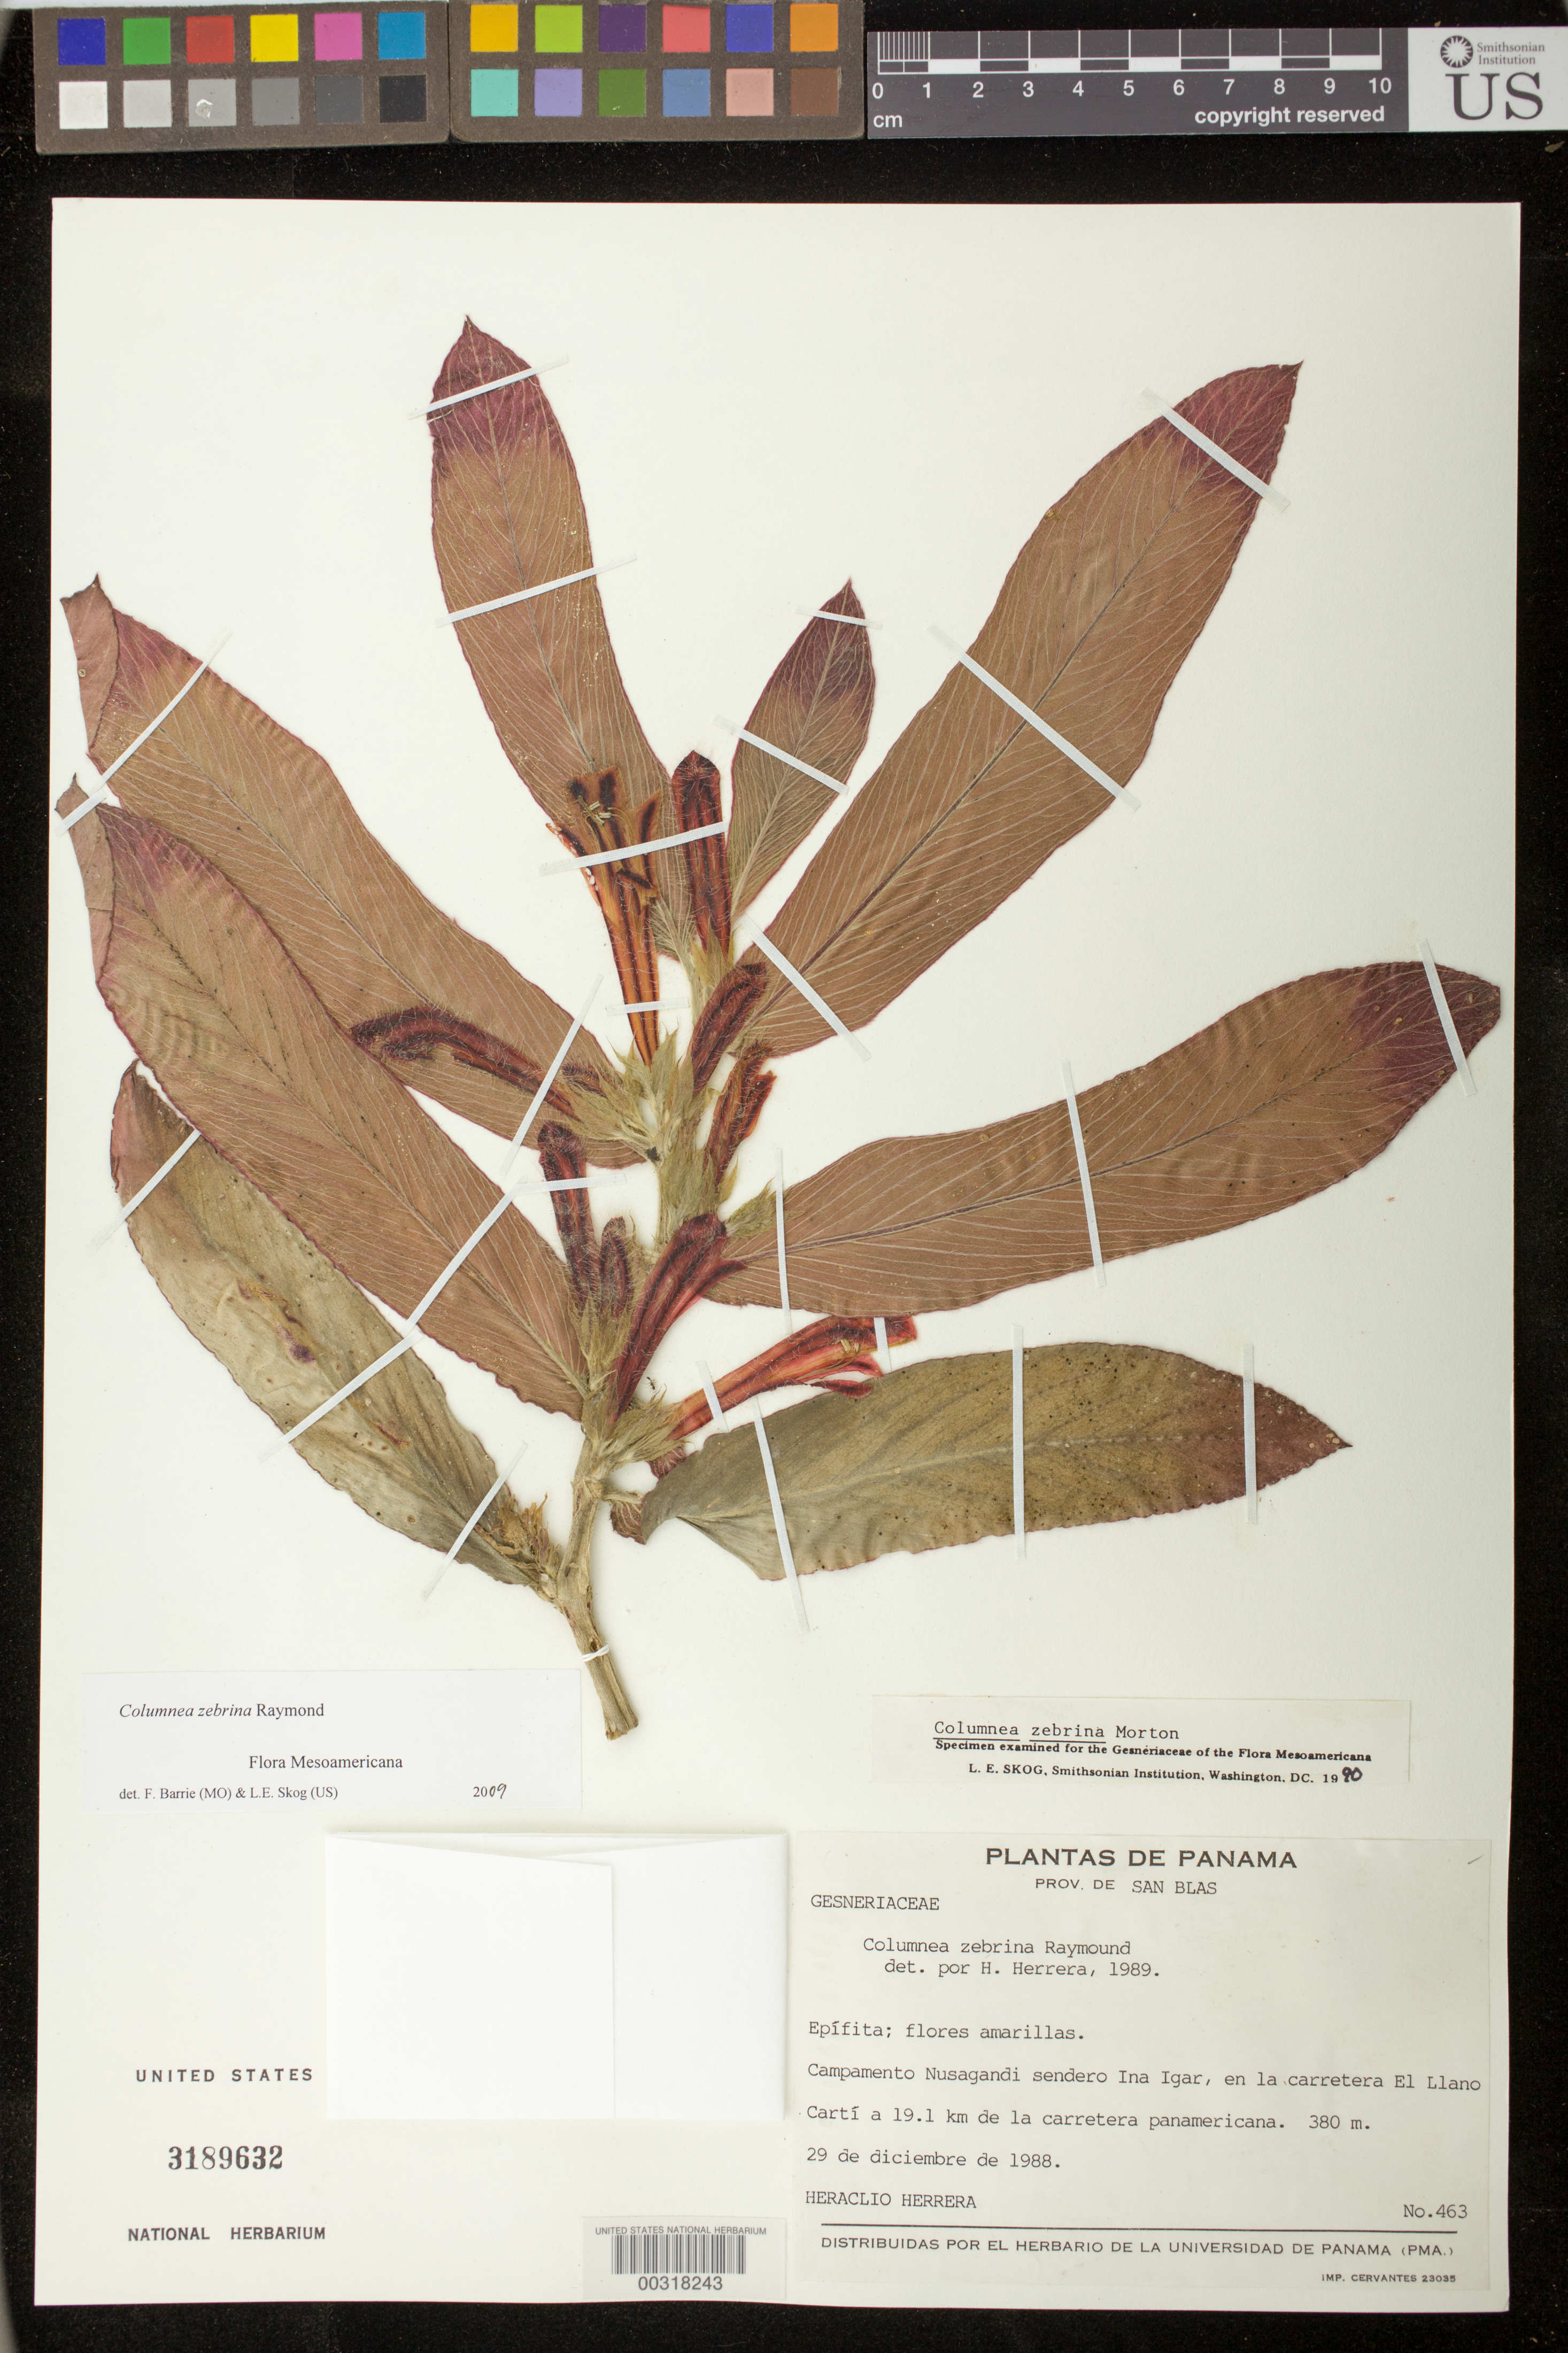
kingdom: Plantae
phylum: Tracheophyta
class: Magnoliopsida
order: Lamiales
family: Gesneriaceae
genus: Columnea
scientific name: Columnea zebrina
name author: Raymond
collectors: H. Herrera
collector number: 463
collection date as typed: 29 Dec 1988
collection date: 1988-12-29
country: Panama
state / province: Kuna Yala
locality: Campamento Nusagandi sendero Ina Igar, on the El Llano - Carti highway 19.1 km from the Panamerican highway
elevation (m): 380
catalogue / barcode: US 3189632